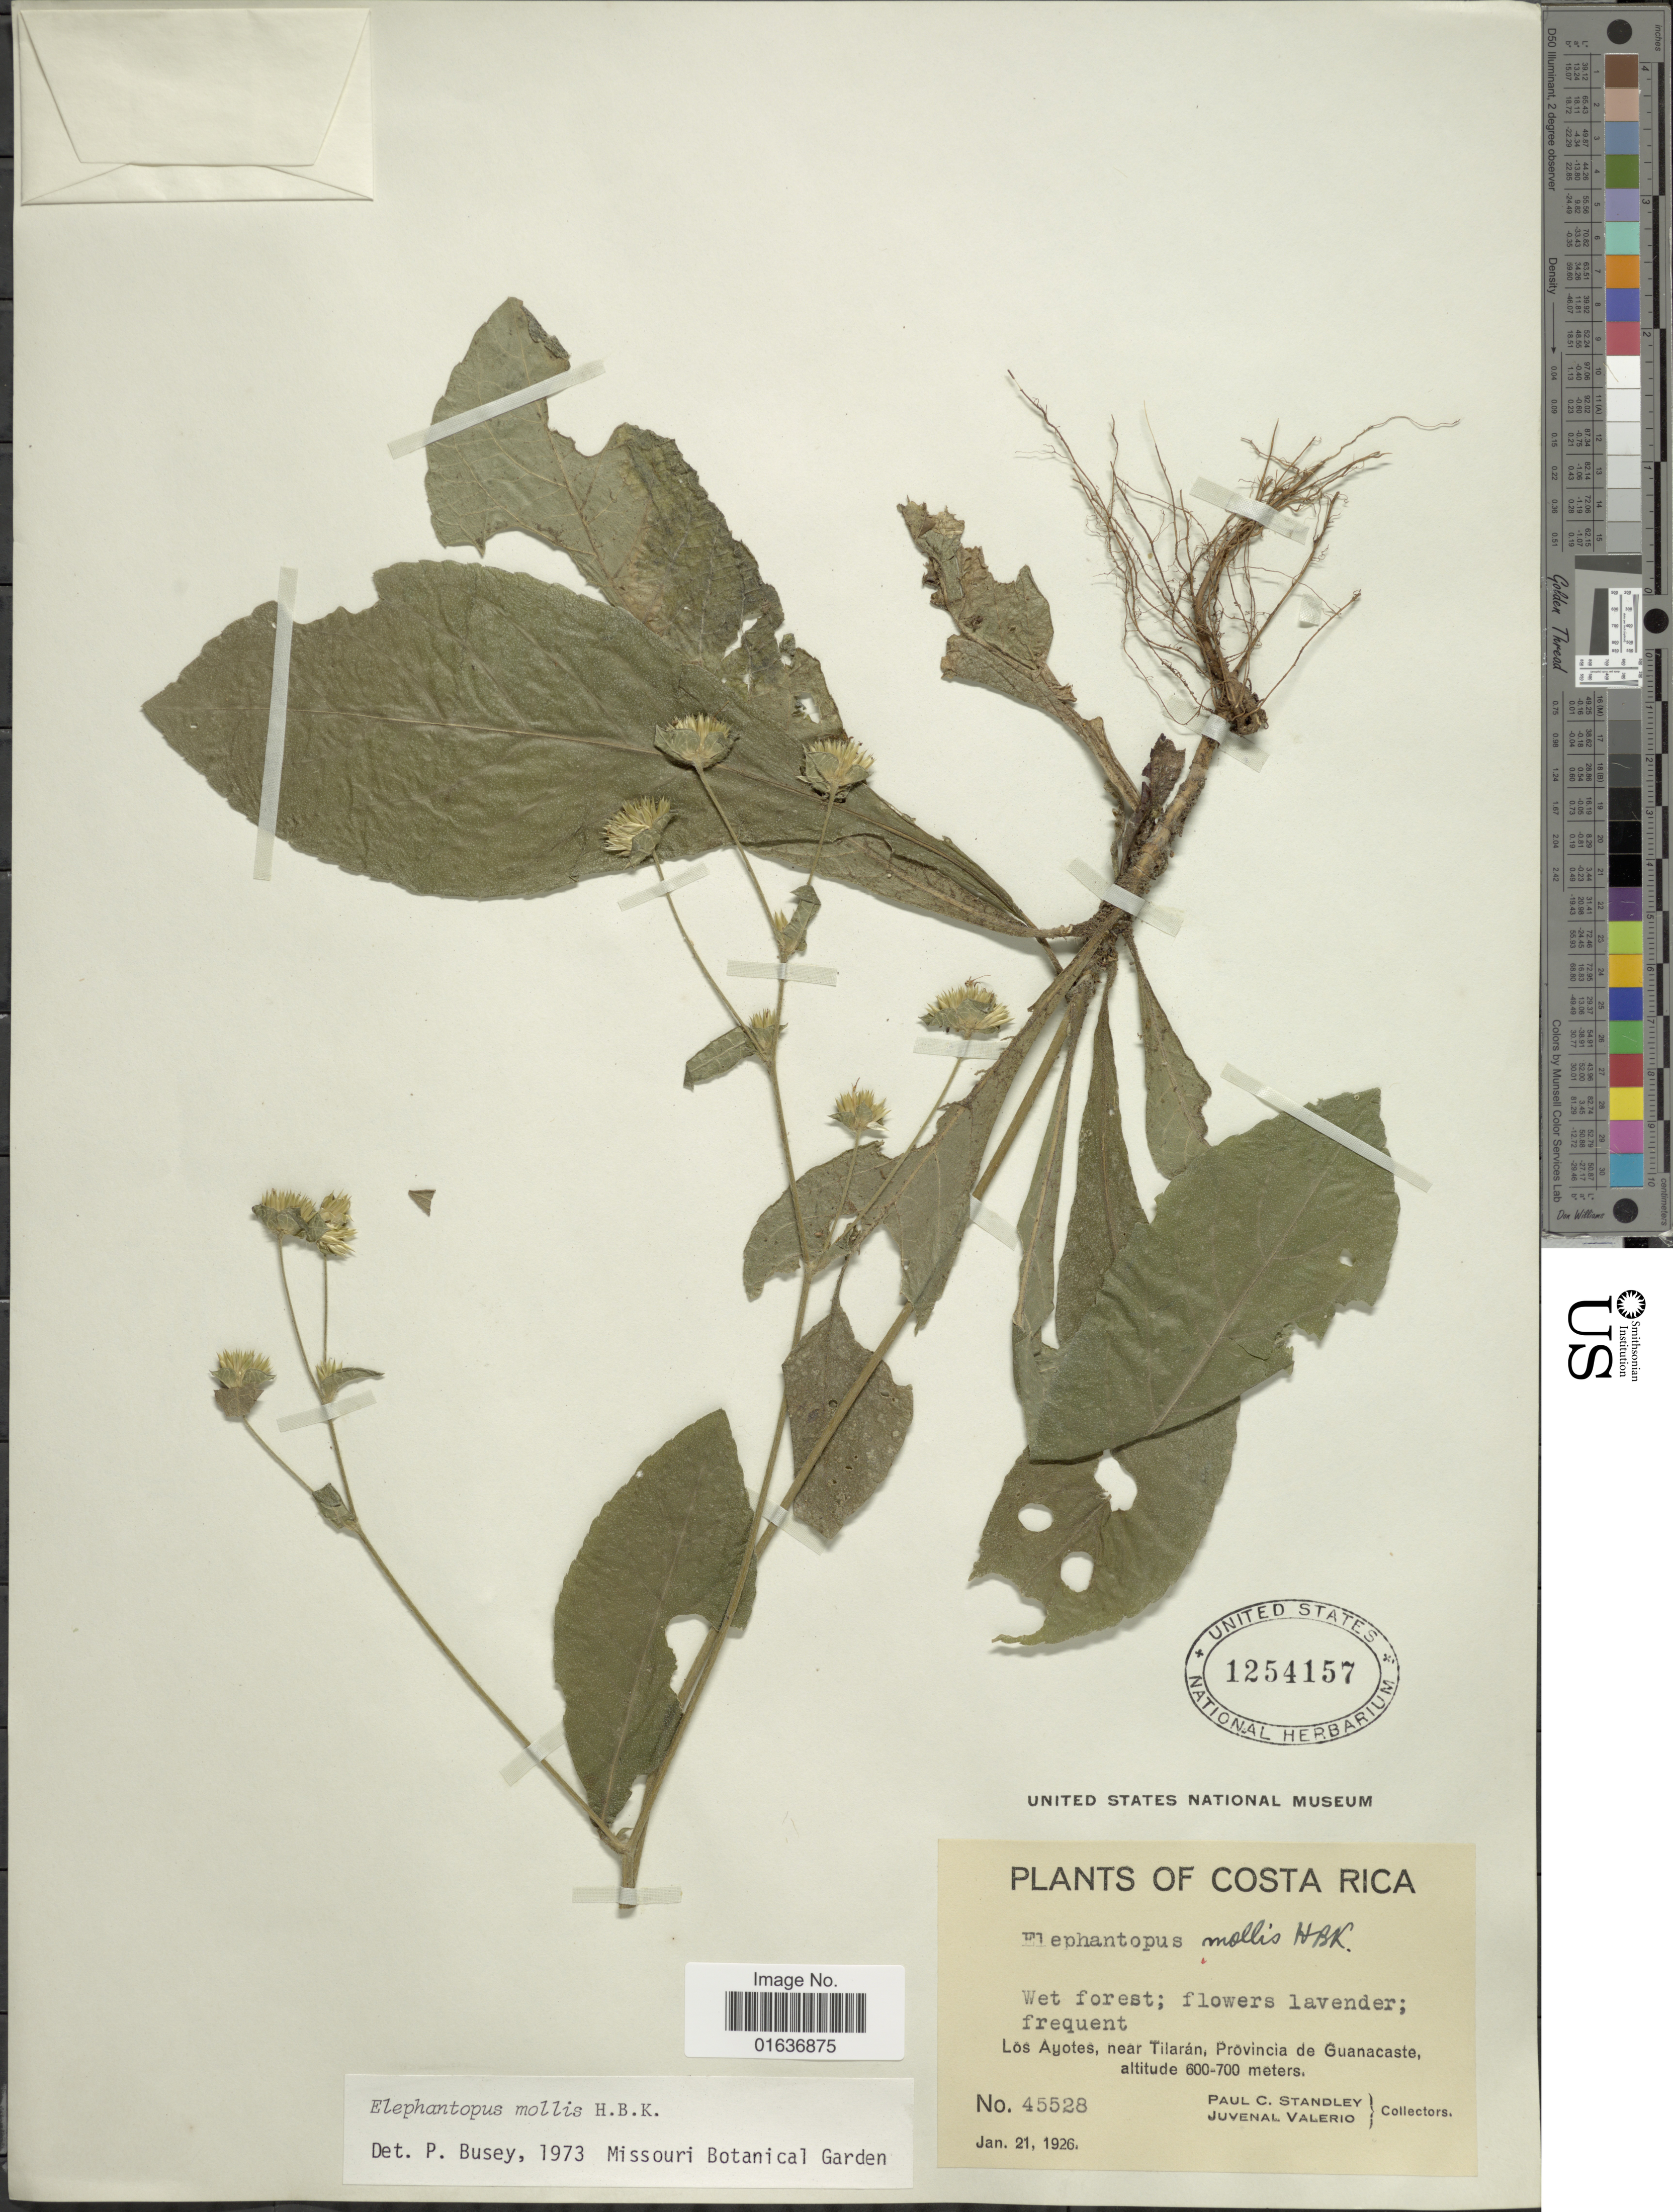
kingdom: Plantae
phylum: Tracheophyta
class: Magnoliopsida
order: Asterales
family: Asteraceae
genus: Elephantopus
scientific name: Elephantopus mollis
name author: Kunth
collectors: P. C. Standley & J. Valerio R.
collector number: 45528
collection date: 1926-01-21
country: Costa Rica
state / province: Guanacaste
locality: Wet forest, Los Ayotes, near Tilarán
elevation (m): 600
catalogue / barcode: US 1254157